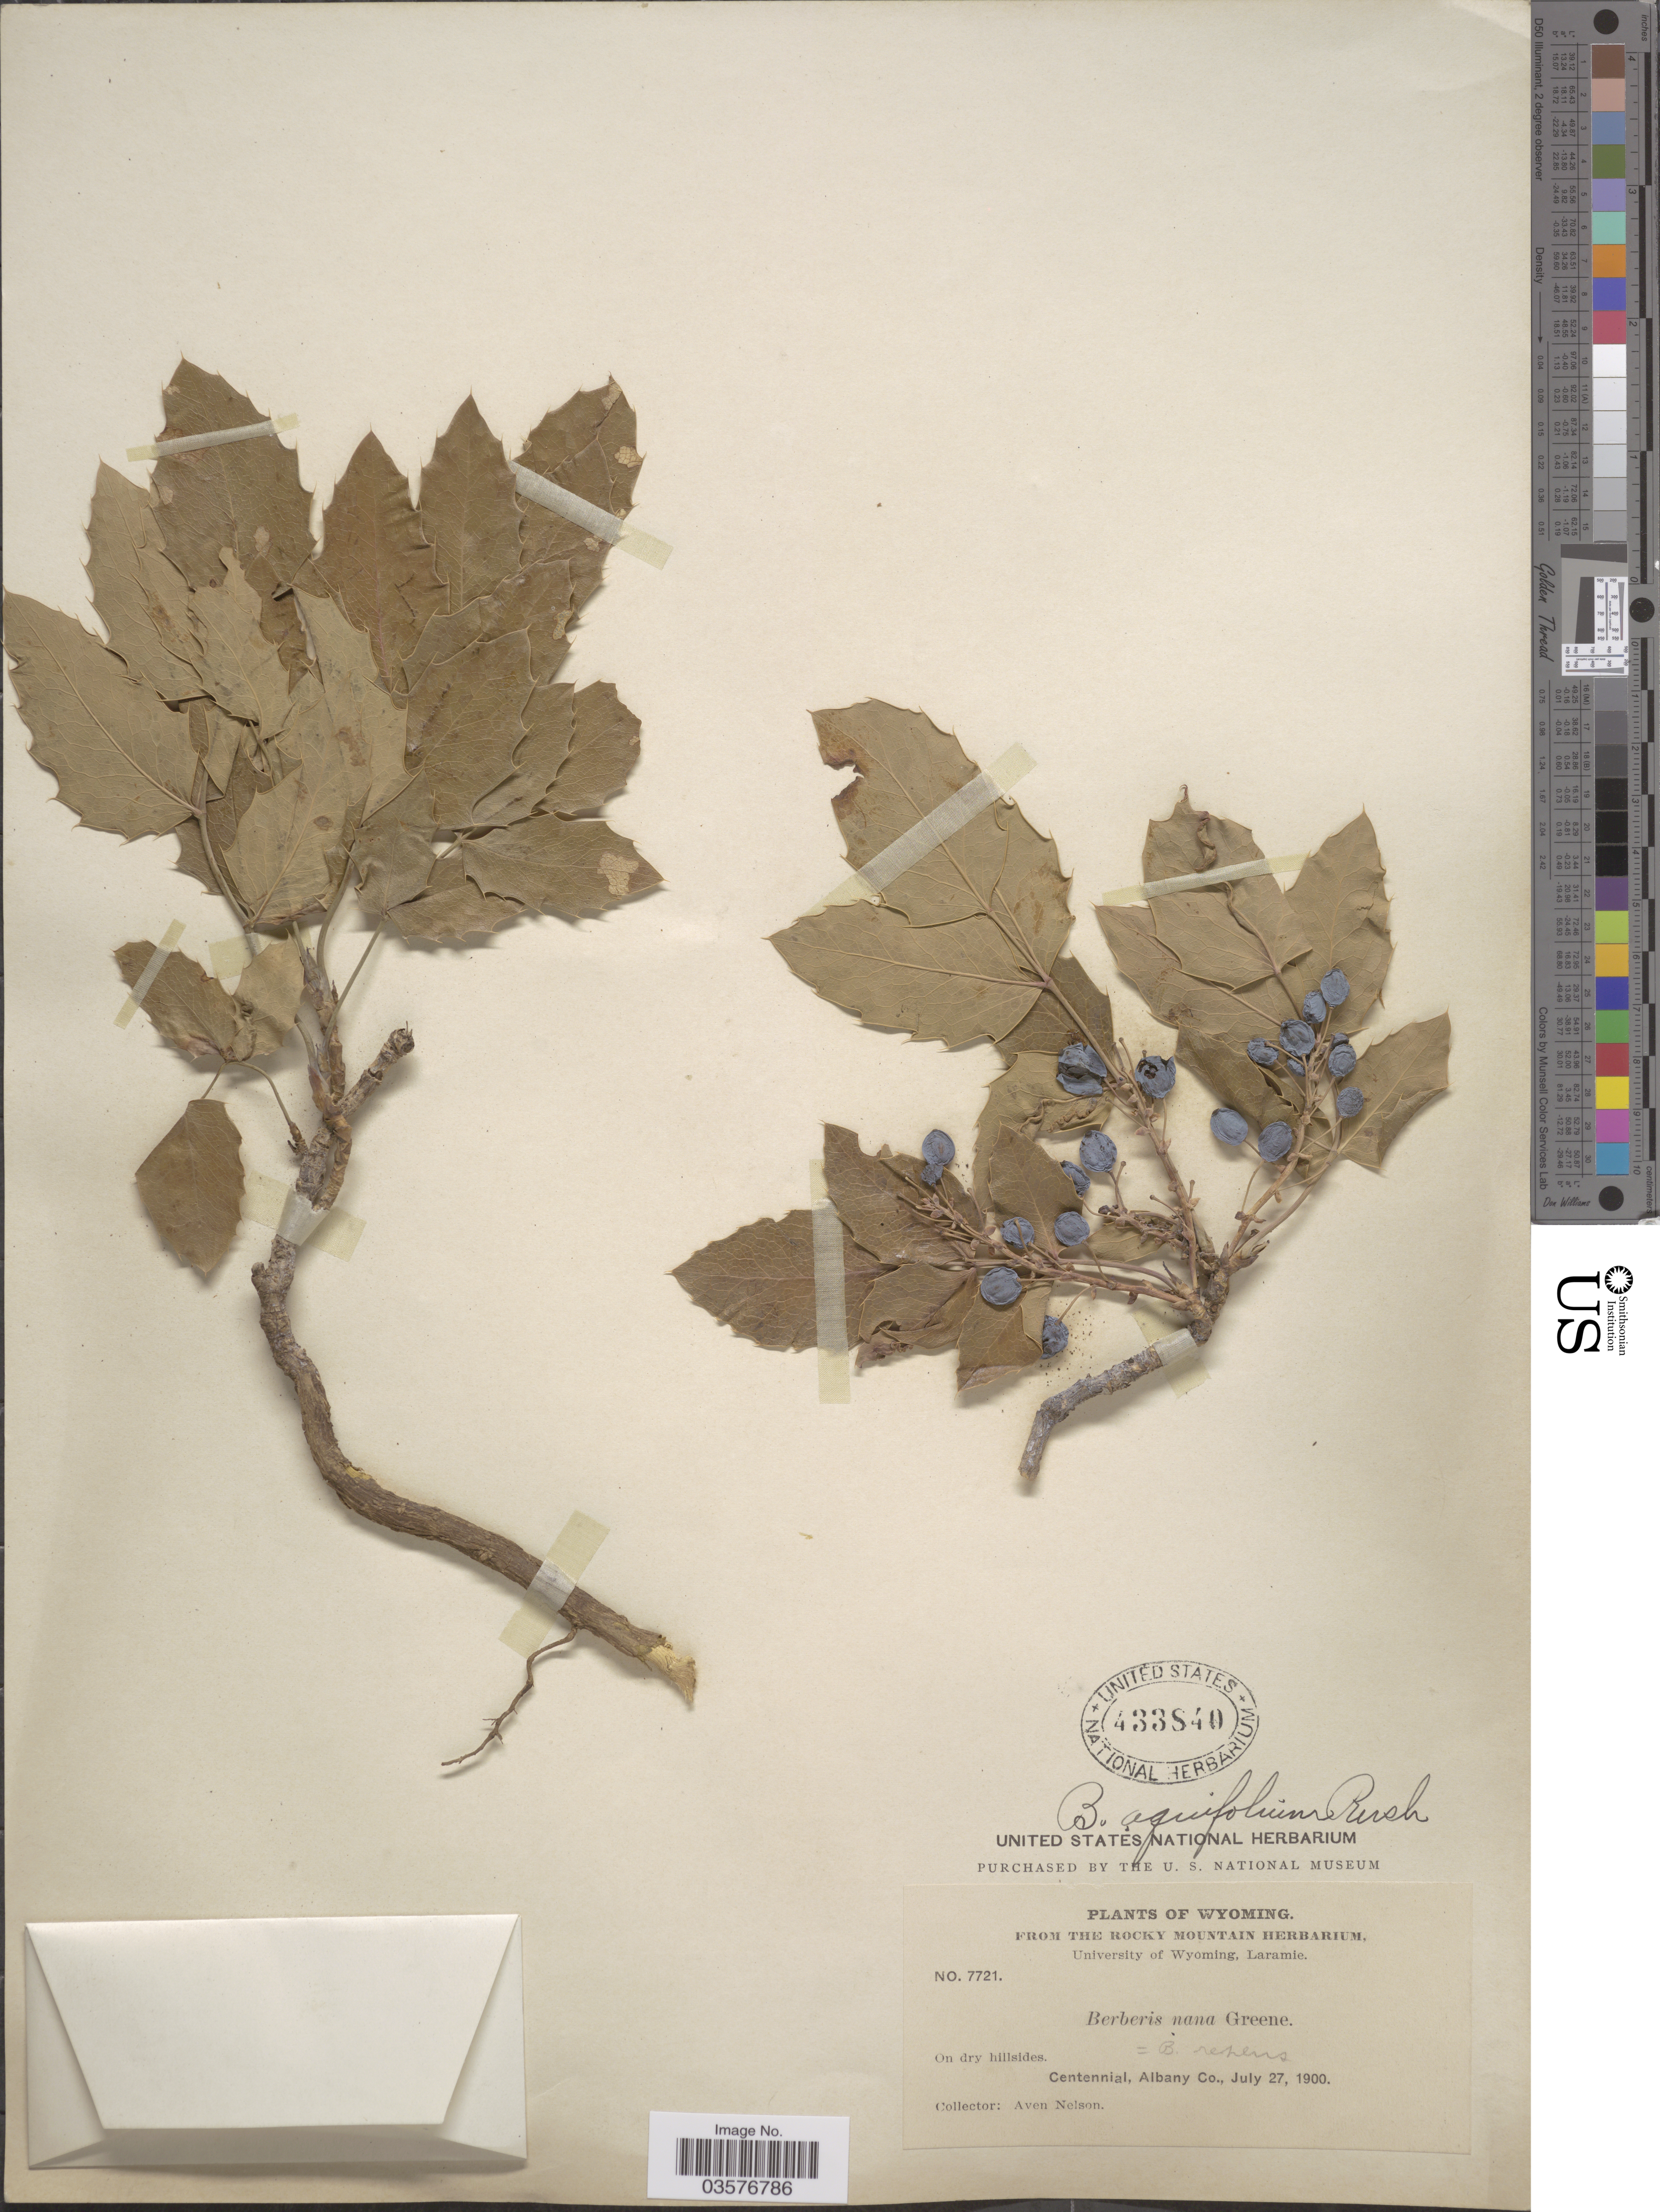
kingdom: Plantae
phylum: Tracheophyta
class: Magnoliopsida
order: Ranunculales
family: Berberidaceae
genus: Mahonia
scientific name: Mahonia repens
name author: (Lindl.) G. Don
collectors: A. Nelson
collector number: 7721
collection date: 1900-07-27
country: United States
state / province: Wyoming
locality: Centennial, Albany Co.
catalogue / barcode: US 433840